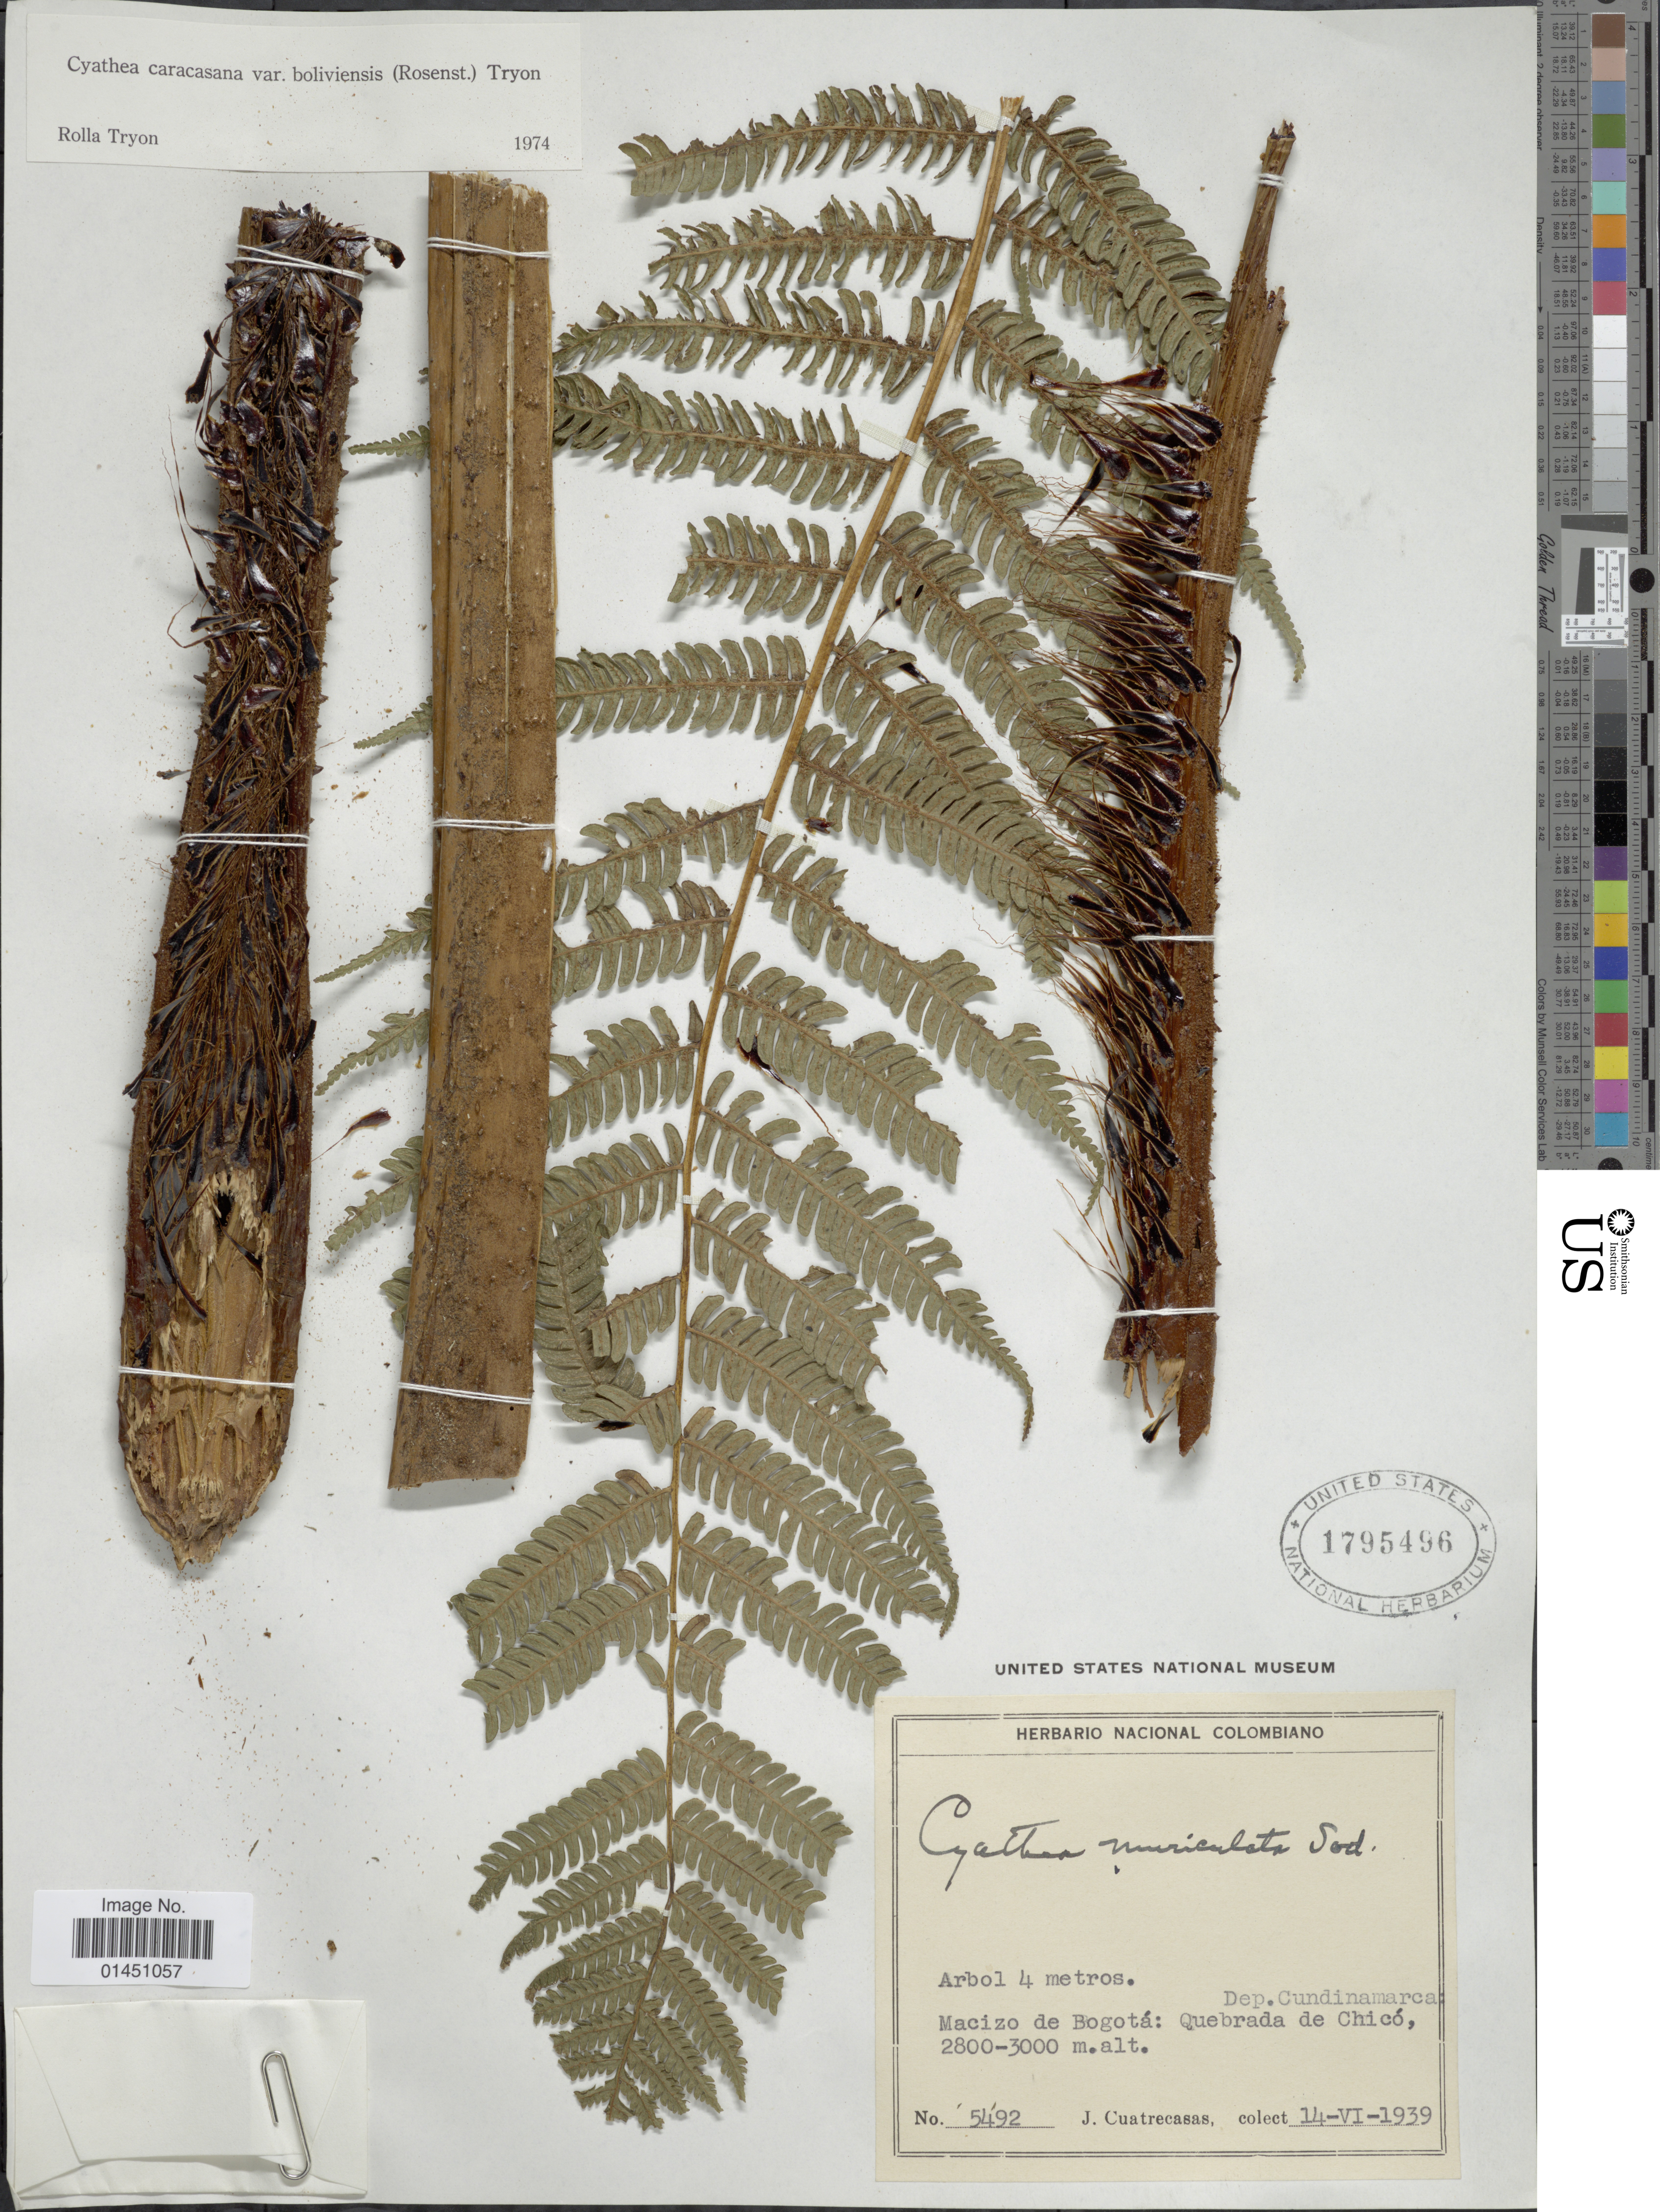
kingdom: Plantae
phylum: Tracheophyta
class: Polypodiopsida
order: Cyatheales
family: Cyatheaceae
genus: Cyathea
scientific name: Cyathea caracasana var. boliviensis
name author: (Rosenst.) R.M. Tryon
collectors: J. Cuatrecasas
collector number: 5492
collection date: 1939-06-14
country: Colombia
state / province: Cundinamarca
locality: Macizo de Bogota: Quebrada de Chico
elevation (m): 2800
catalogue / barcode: US 1795496